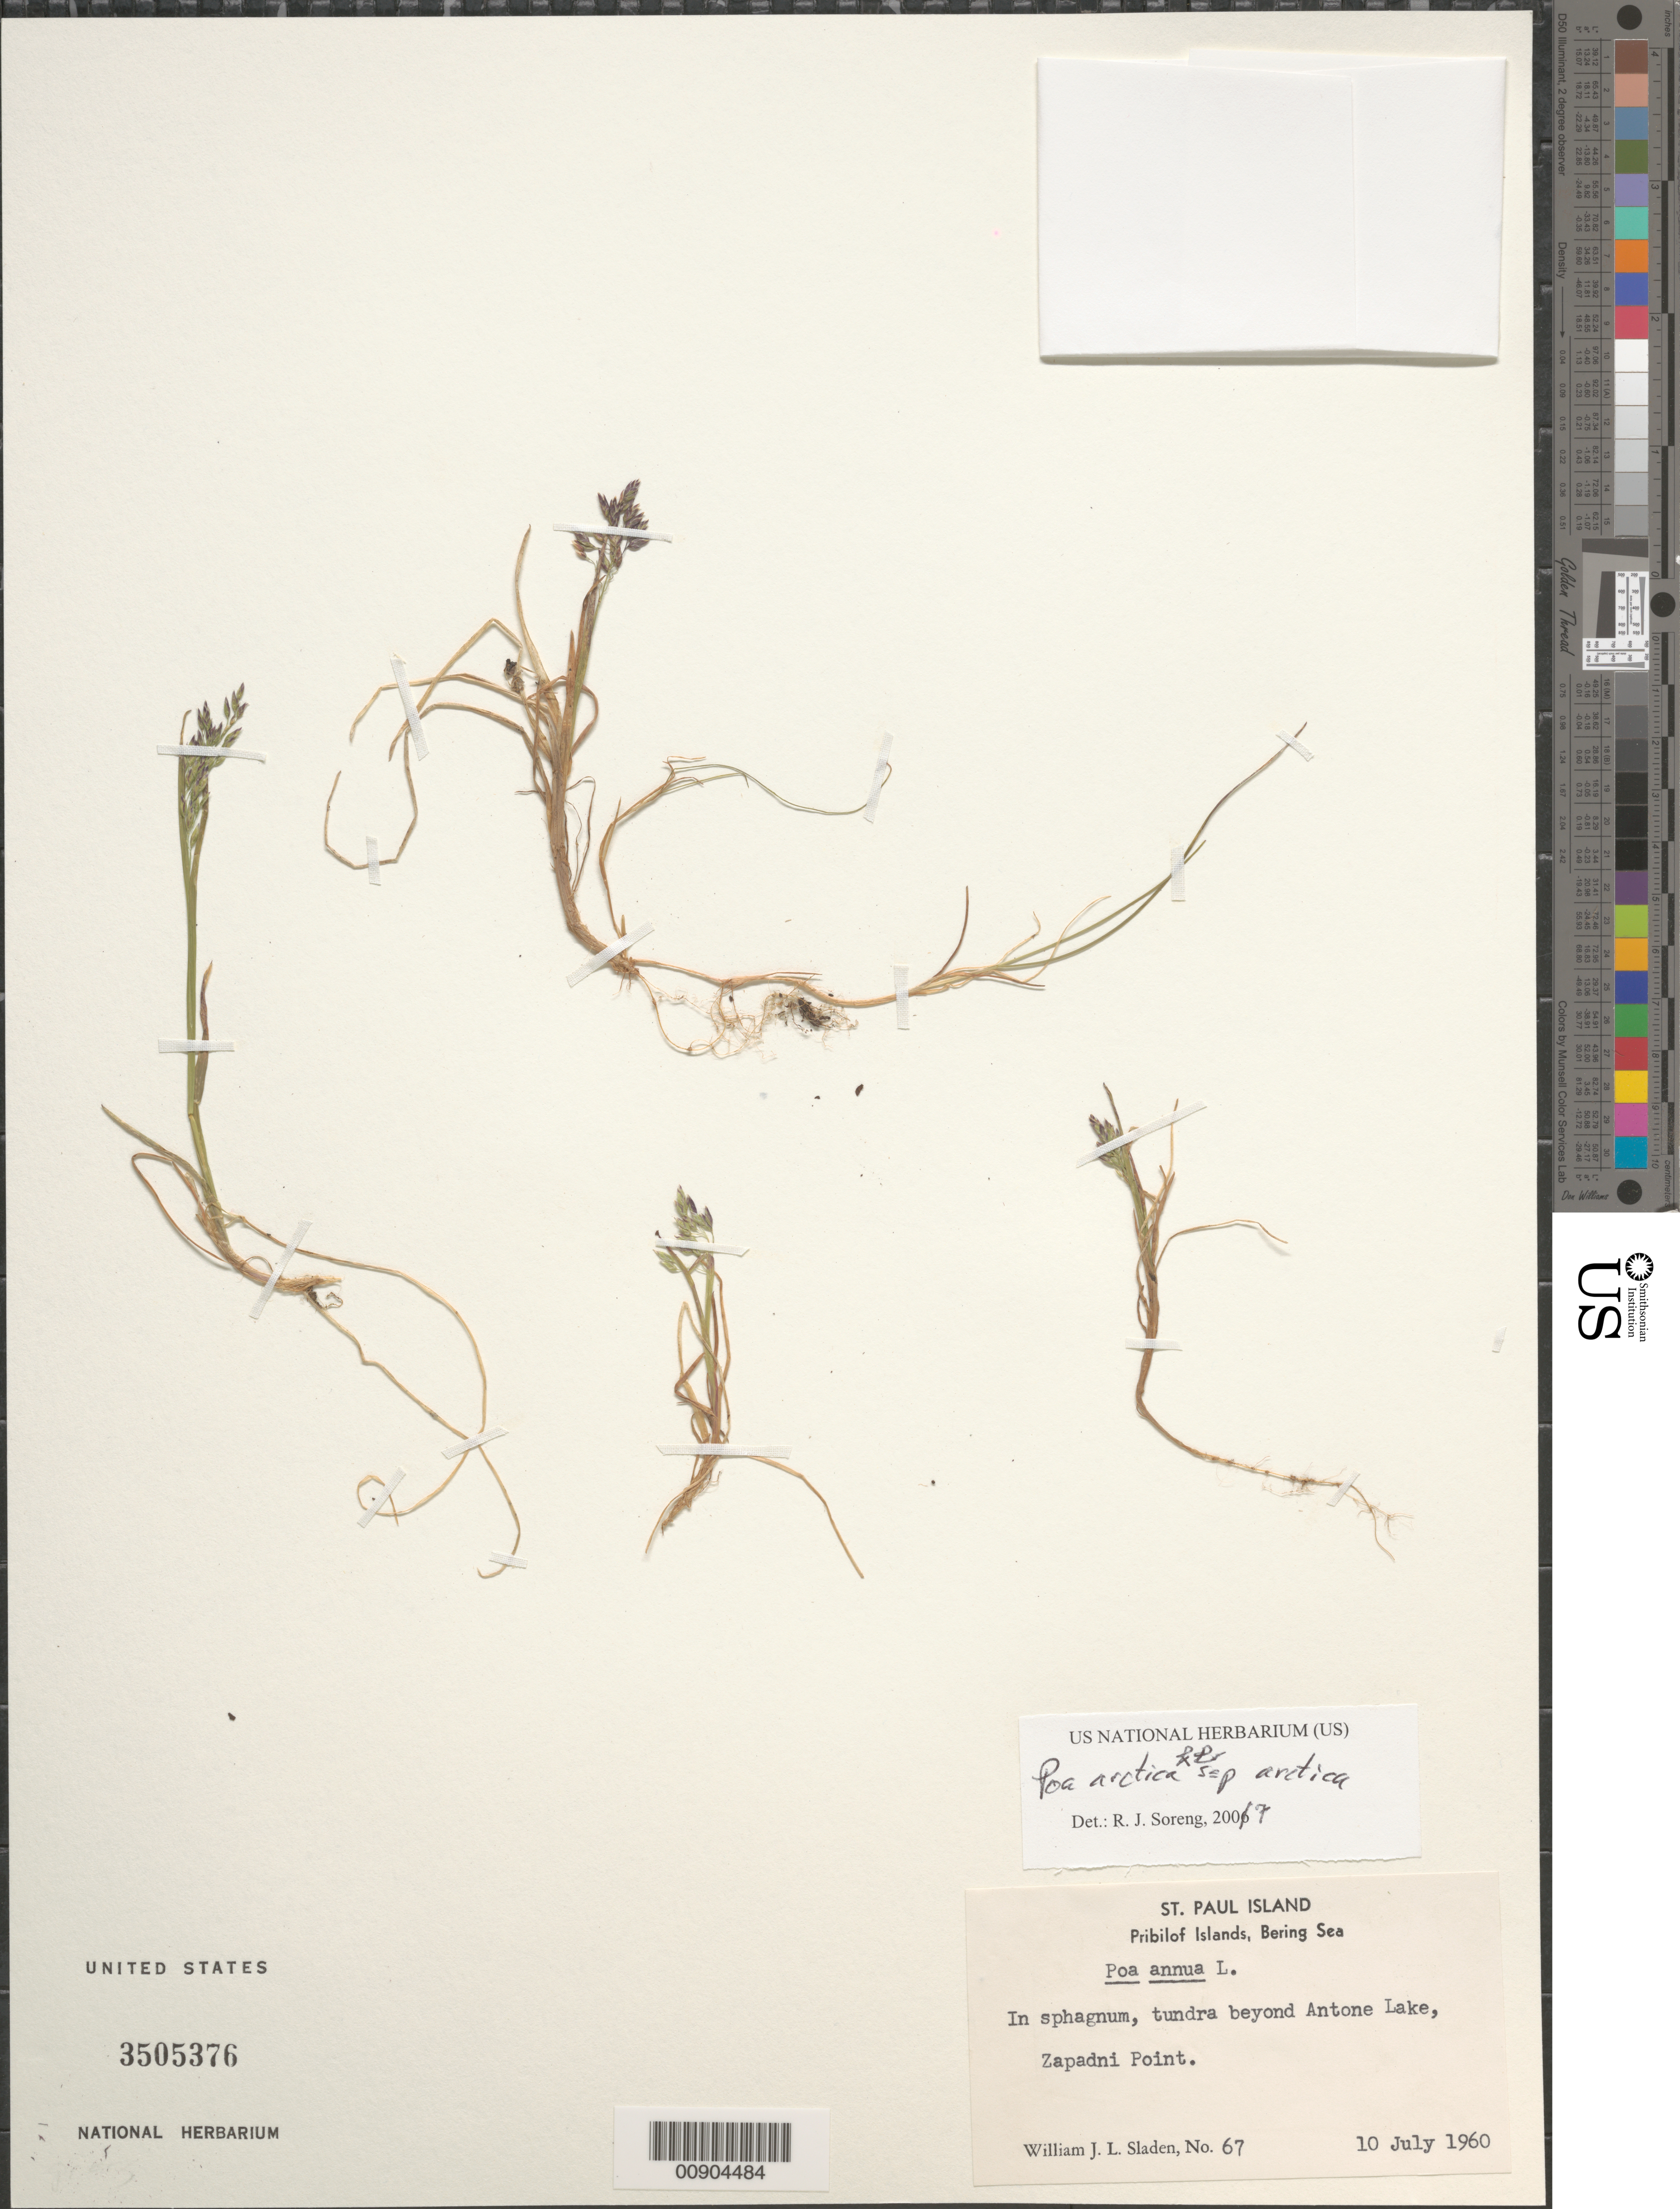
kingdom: Plantae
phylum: Tracheophyta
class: Liliopsida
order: Poales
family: Poaceae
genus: Poa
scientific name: Poa arctica subsp. arctica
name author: R. Br.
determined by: Soreng, Robert J., Research Associate (BOT), Smithsonian Institution - National Museum of Natural History (UNITED STATES)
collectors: W. Sladen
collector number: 67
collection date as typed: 10 Jul 1960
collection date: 1960-07-10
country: United States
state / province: Alaska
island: St. Paul Island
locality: Tundra beyond Lake Antone, Zapadni Point., Bering Sea, Pribilof Islands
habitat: On sphagnum.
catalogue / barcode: US 3505376